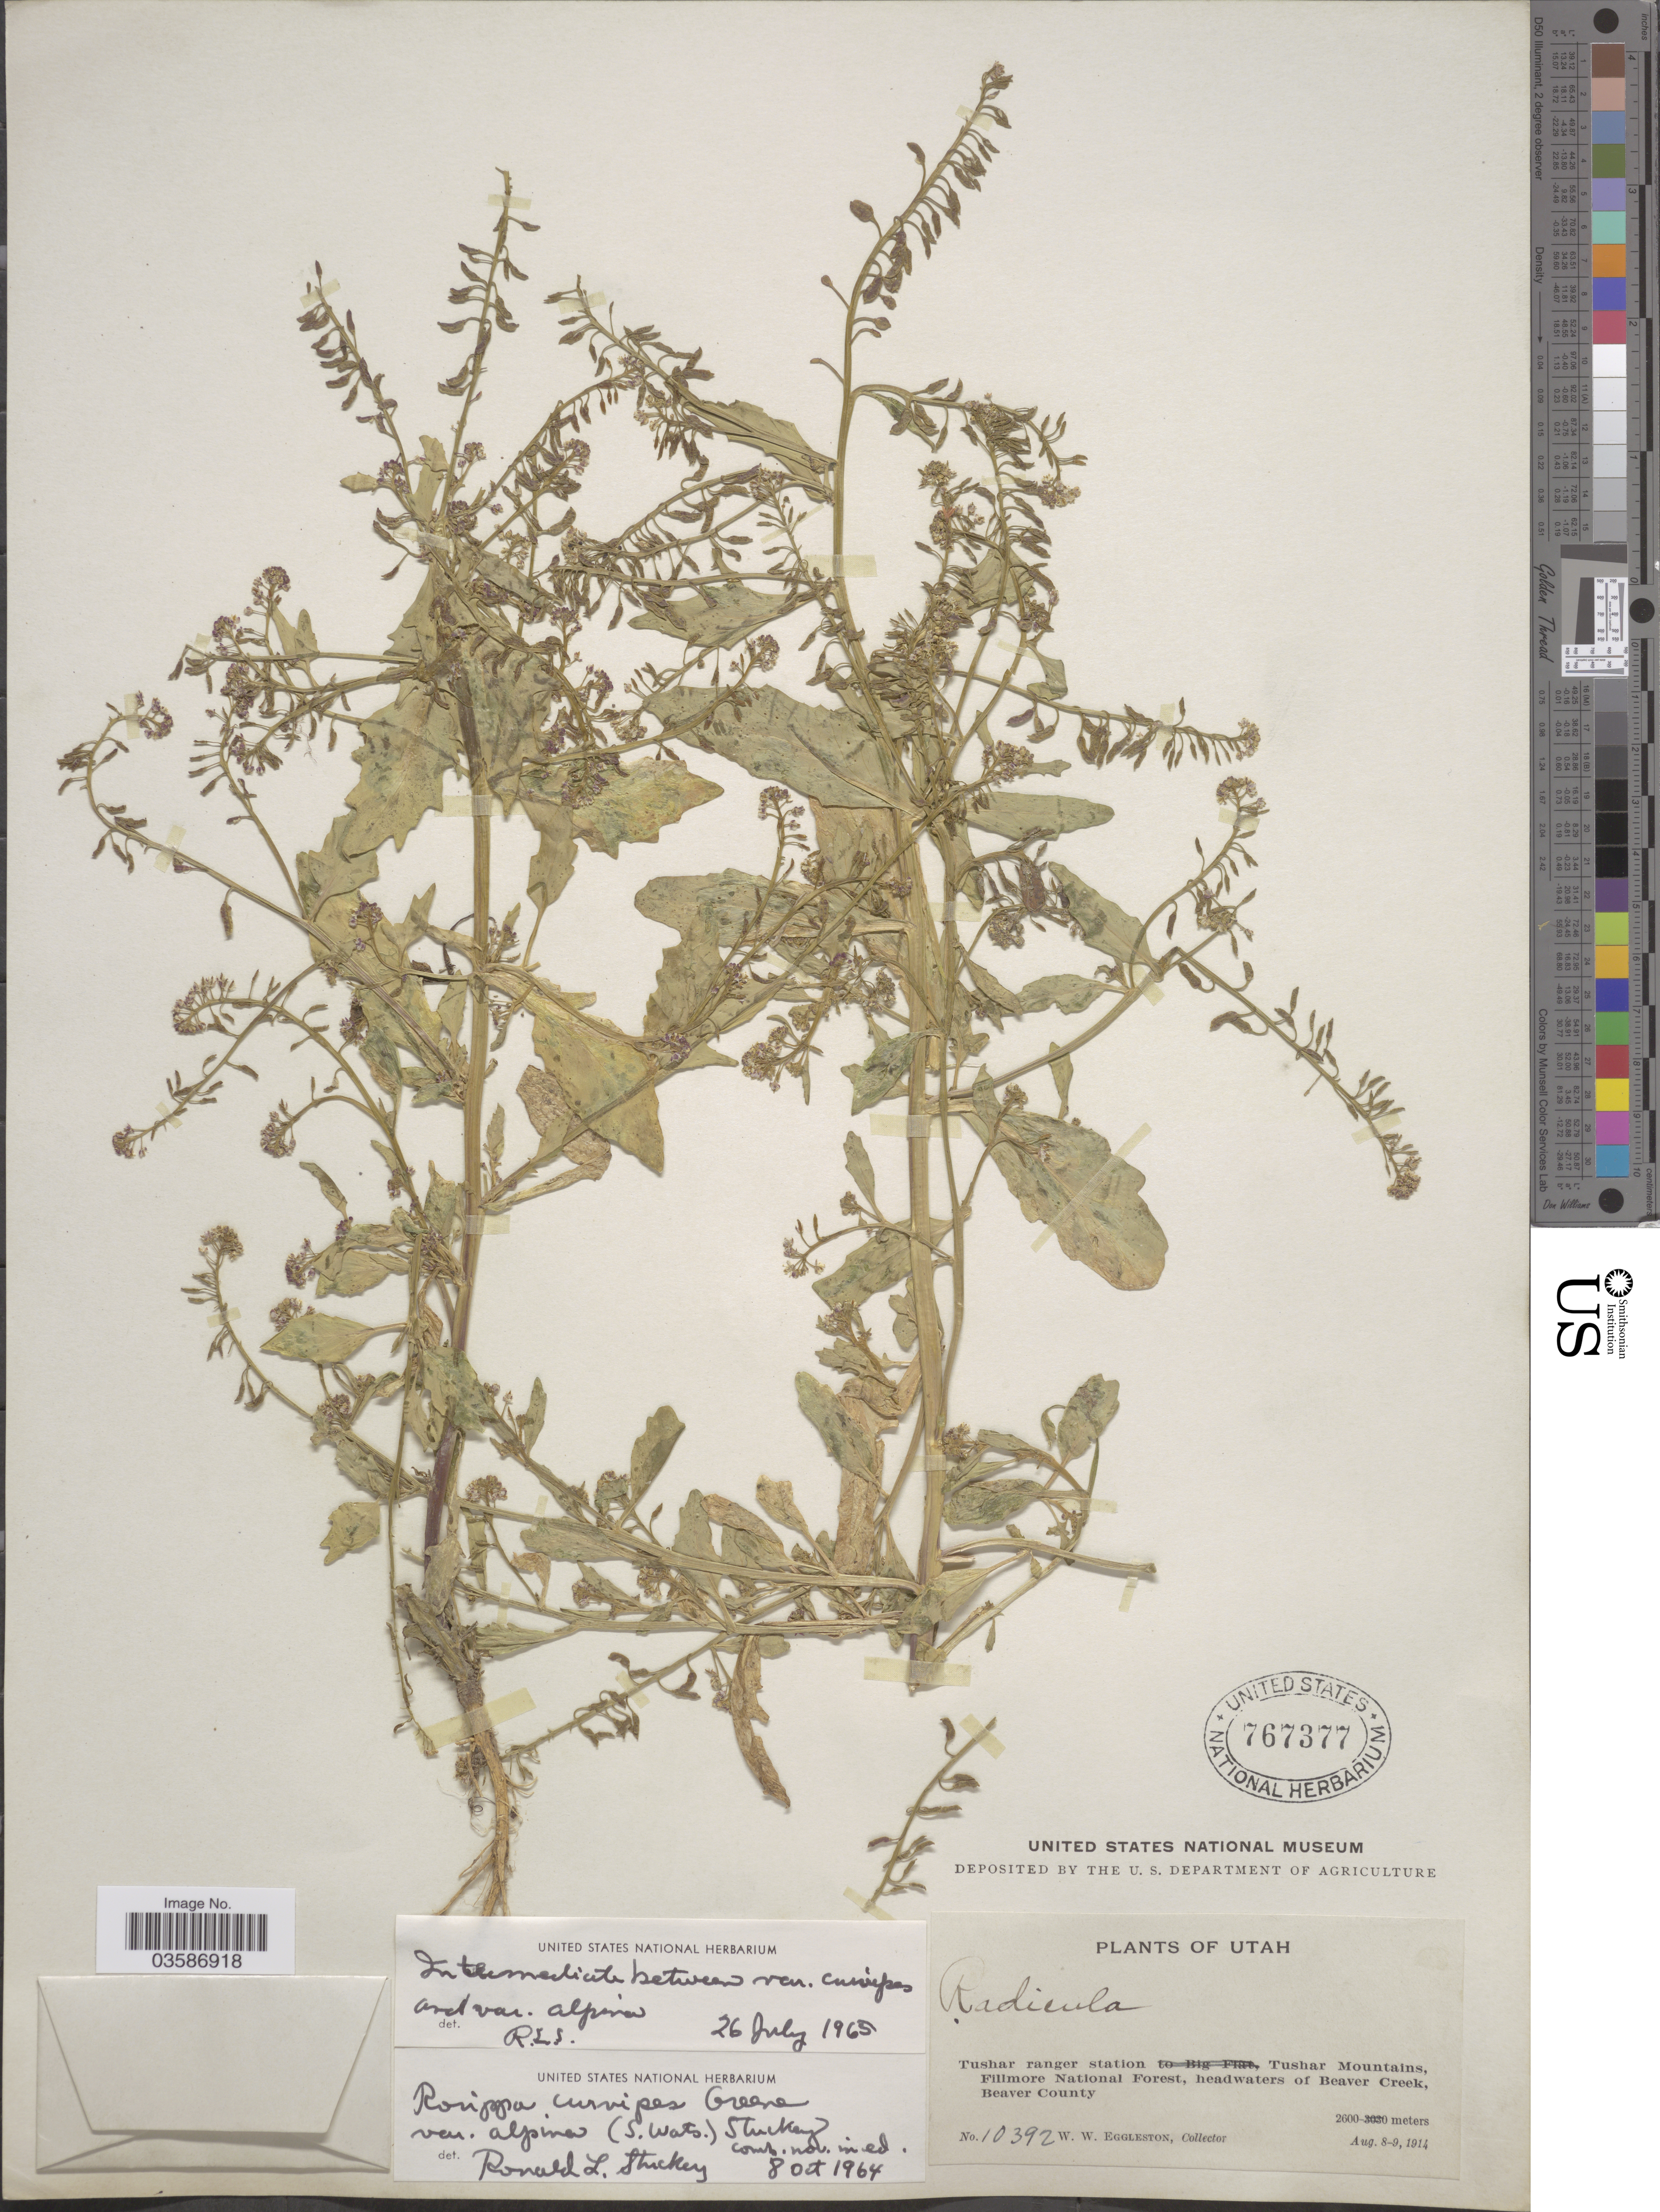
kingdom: Plantae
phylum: Tracheophyta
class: Magnoliopsida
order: Brassicales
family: Brassicaceae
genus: Rorippa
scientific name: Rorippa curvipes var. alpina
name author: (S. Watson) Stuckey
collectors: W. W. Eggleston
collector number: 10392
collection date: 1914-08-08/1914-08-09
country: United States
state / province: Utah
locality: Tushar ranger station, Tushar Mountains, Fillmore National Forest, headwaters of Beaver Creek, Beaver County.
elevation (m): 2600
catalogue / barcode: US 767377